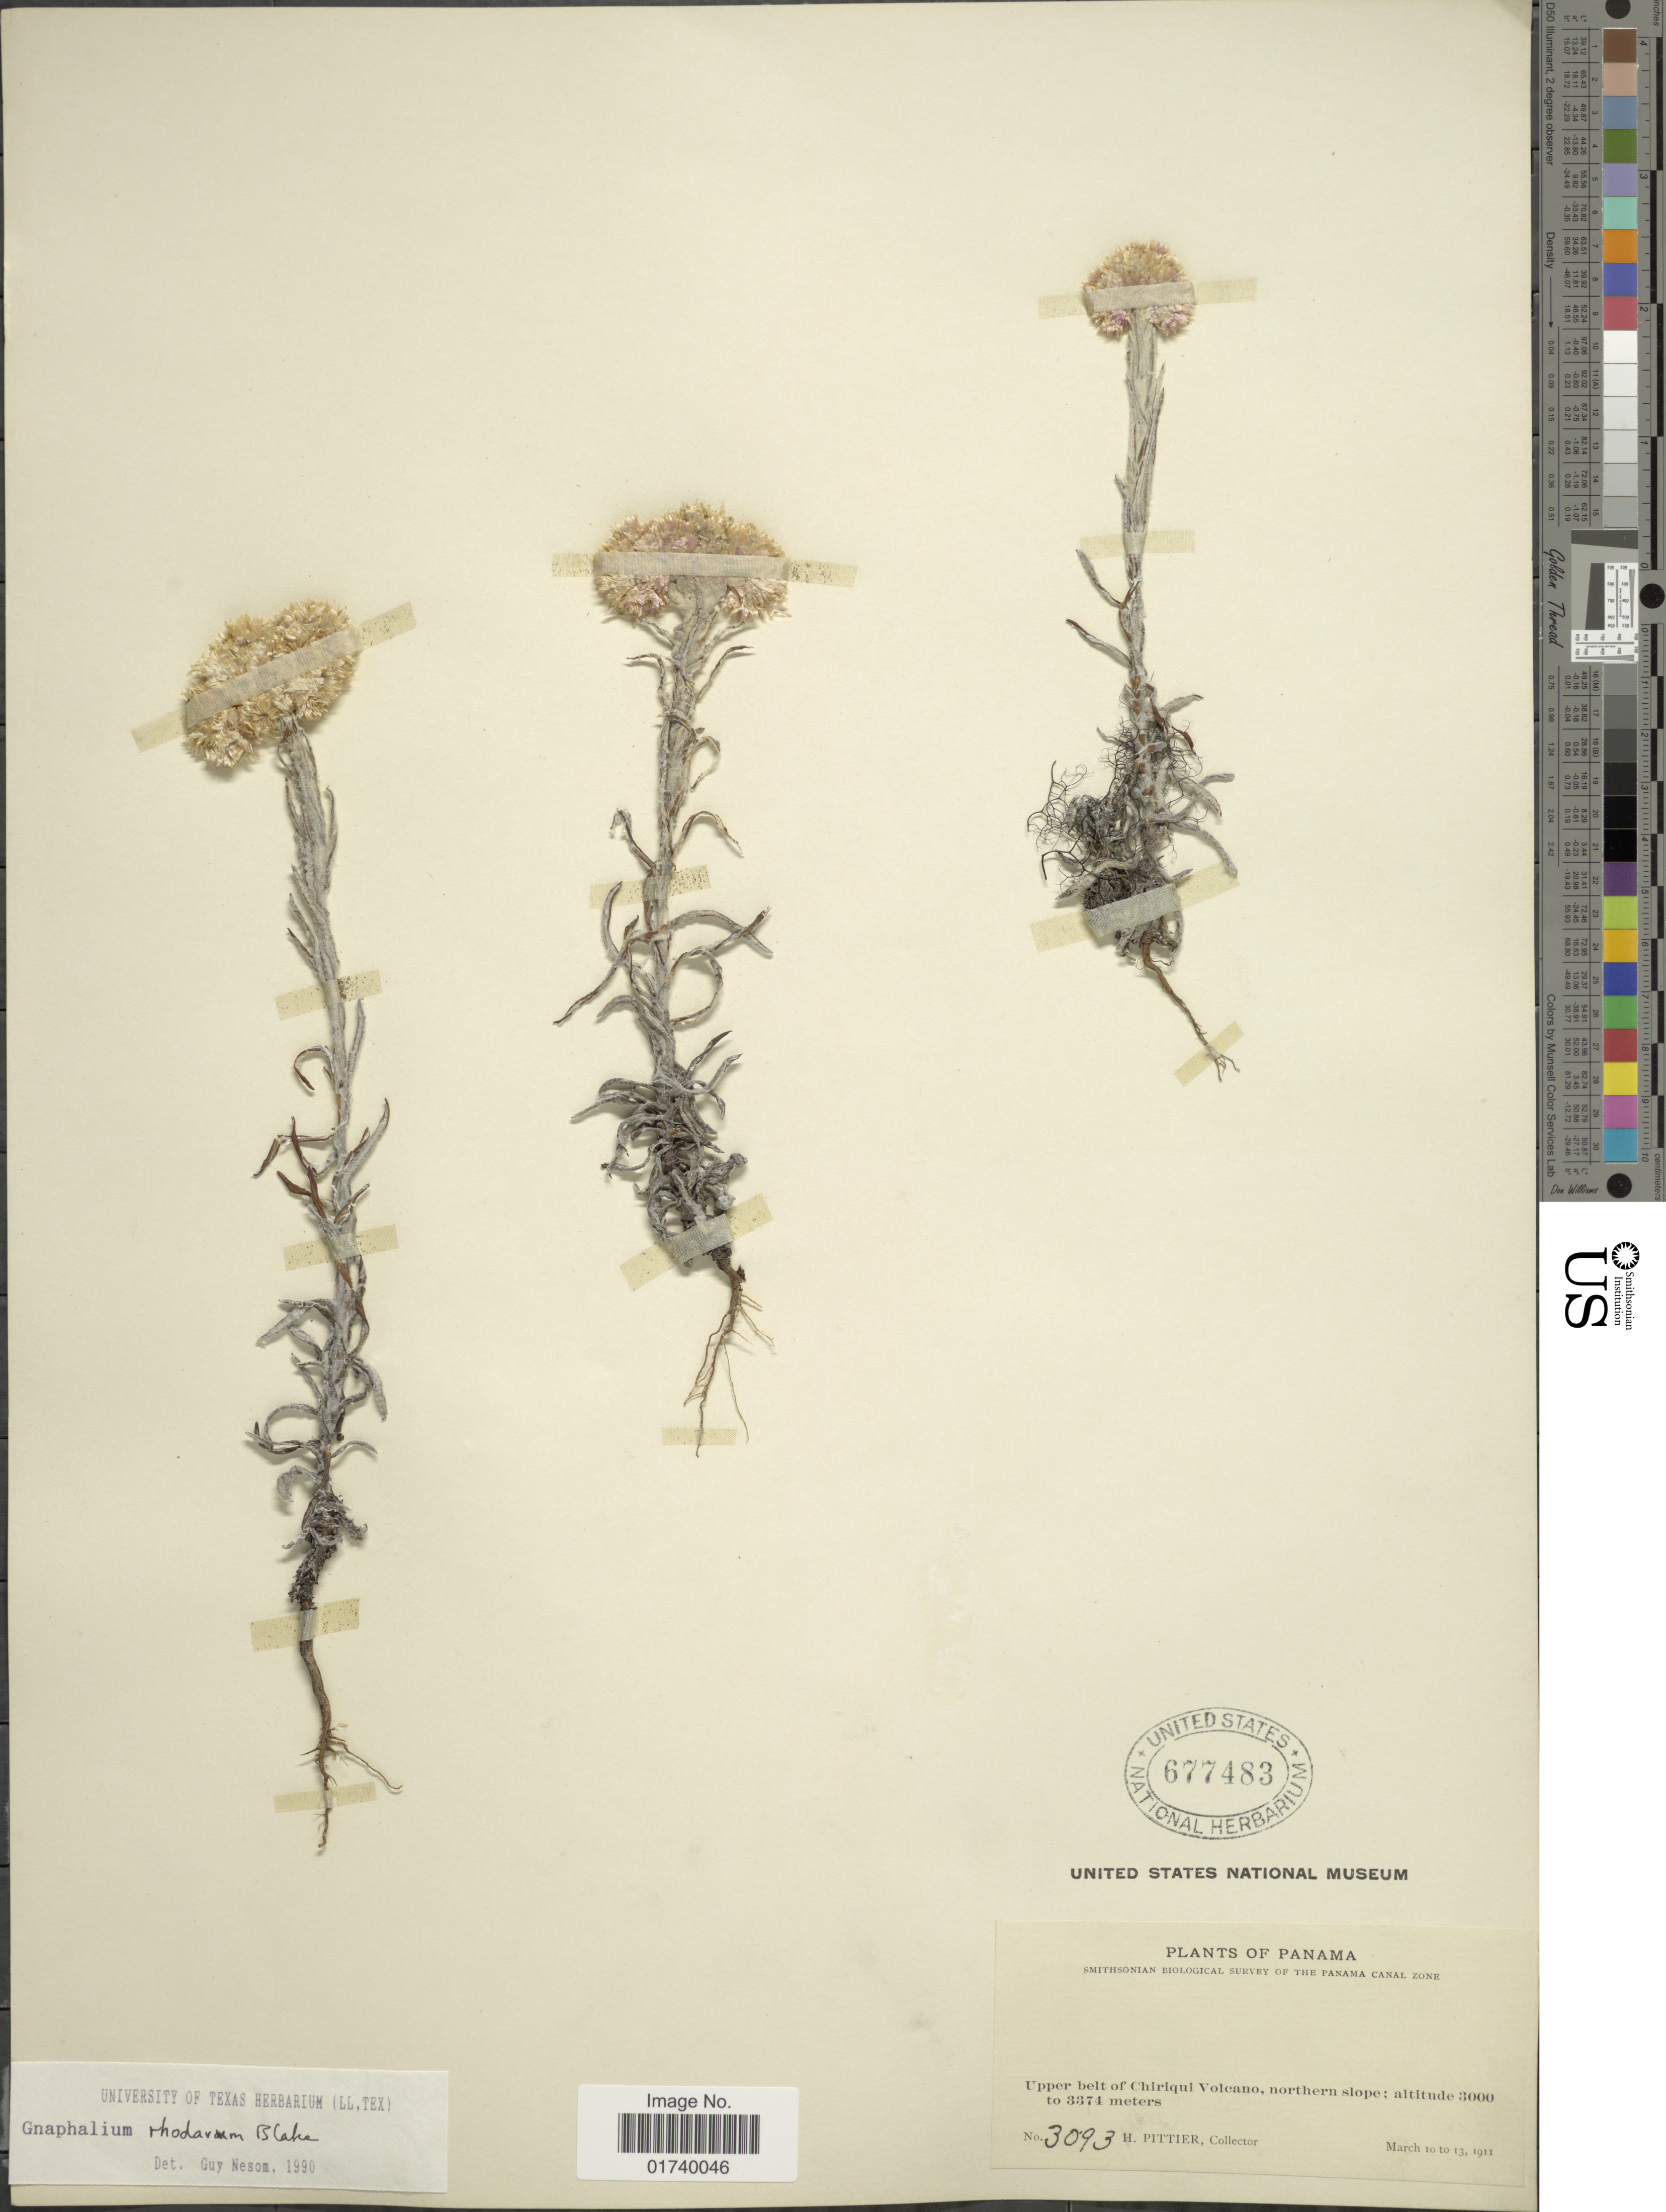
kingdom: Plantae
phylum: Tracheophyta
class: Magnoliopsida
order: Asterales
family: Asteraceae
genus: Pseudognaphalium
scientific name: Pseudognaphalium pruskii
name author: G.L. Nesom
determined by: Nesom, Guy L.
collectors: H. F. Pittier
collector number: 3093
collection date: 1911-03-10/1911-03-13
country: Panama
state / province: Colón / Panamá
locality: The Panama Canal Zone, Upper belt of Chiriqui Volcano, Northern slope.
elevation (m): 3000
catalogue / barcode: US 677483